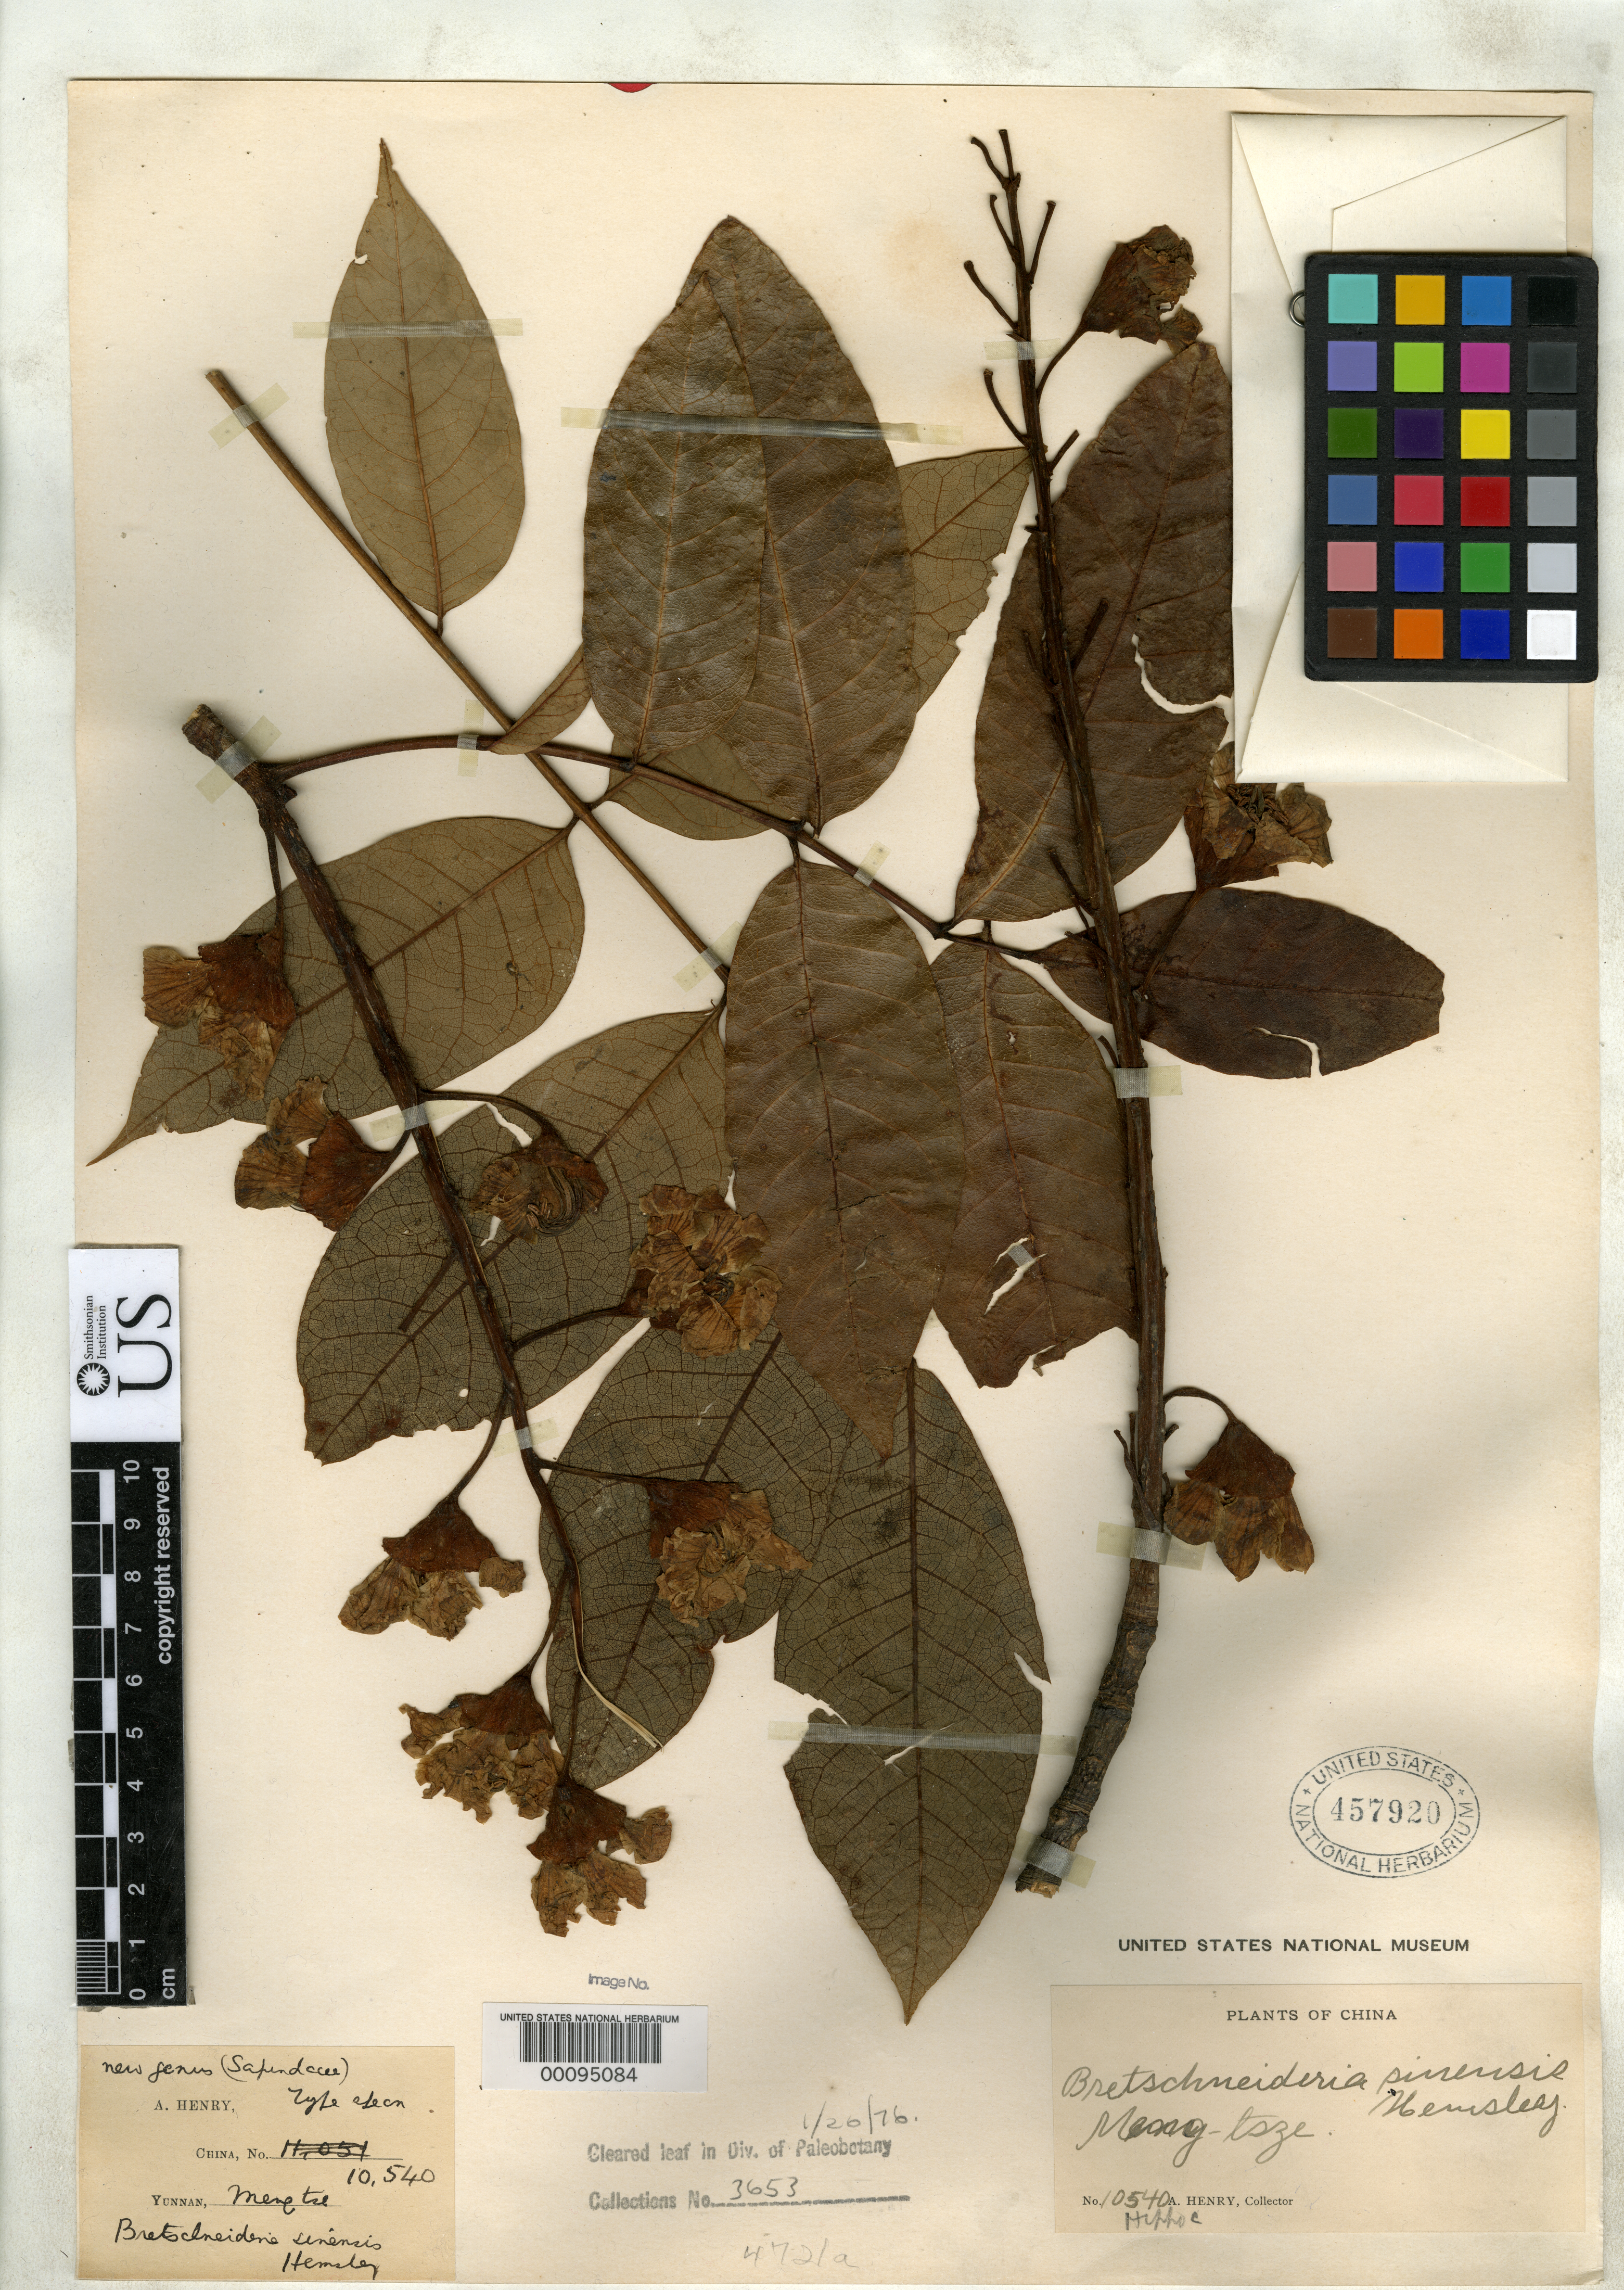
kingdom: Plantae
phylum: Tracheophyta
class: Magnoliopsida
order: Brassicales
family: Akaniaceae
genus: Bretschneidera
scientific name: Bretschneidera sinensis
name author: Hemsl.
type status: Isosyntype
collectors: A. Henry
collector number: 10540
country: China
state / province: Yunnan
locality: Mengtze [Meng-tsze]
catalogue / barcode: US 457920